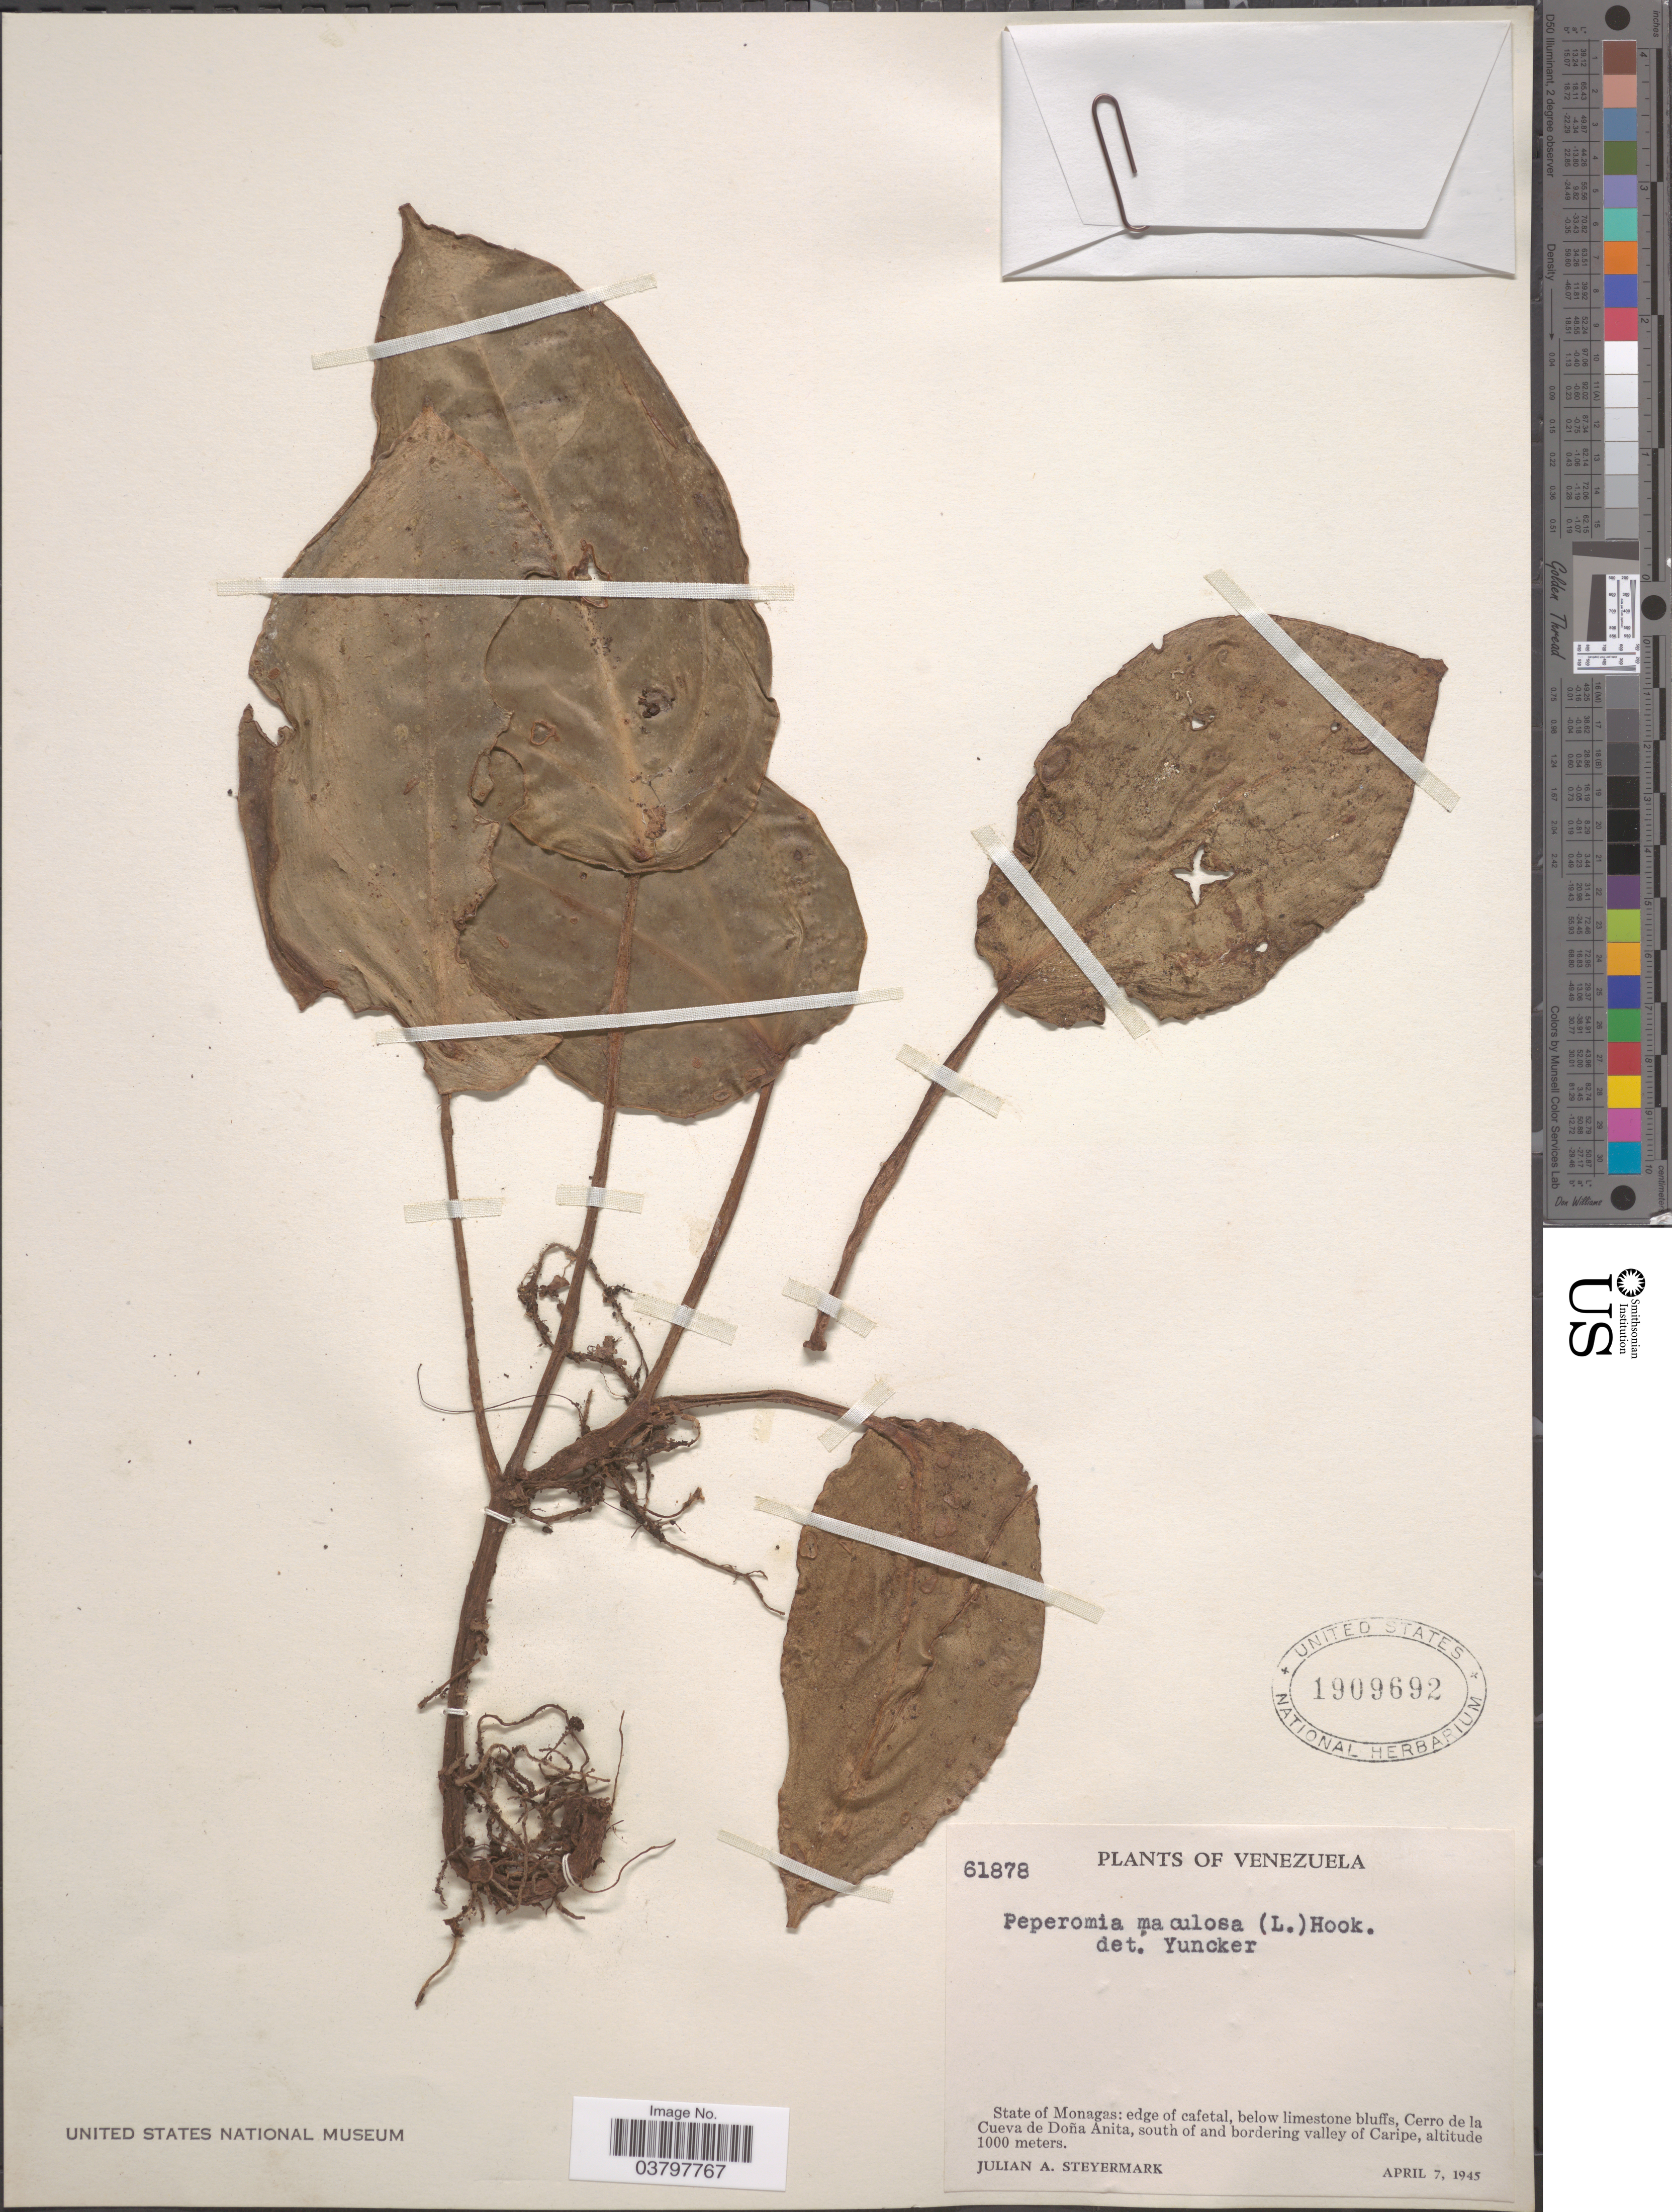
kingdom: Plantae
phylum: Tracheophyta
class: Magnoliopsida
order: Piperales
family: Piperaceae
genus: Peperomia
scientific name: Peperomia maculosa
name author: (L.) Hook.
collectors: J. Steyermark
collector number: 61878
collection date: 1945-04-07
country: Venezuela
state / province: Monagas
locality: Edge of cafetal, below limestone bluffs, Cerro de la Cueva de Doña Anita, south of and bordering valley of Caripe.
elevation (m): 1000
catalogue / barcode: US 1909692